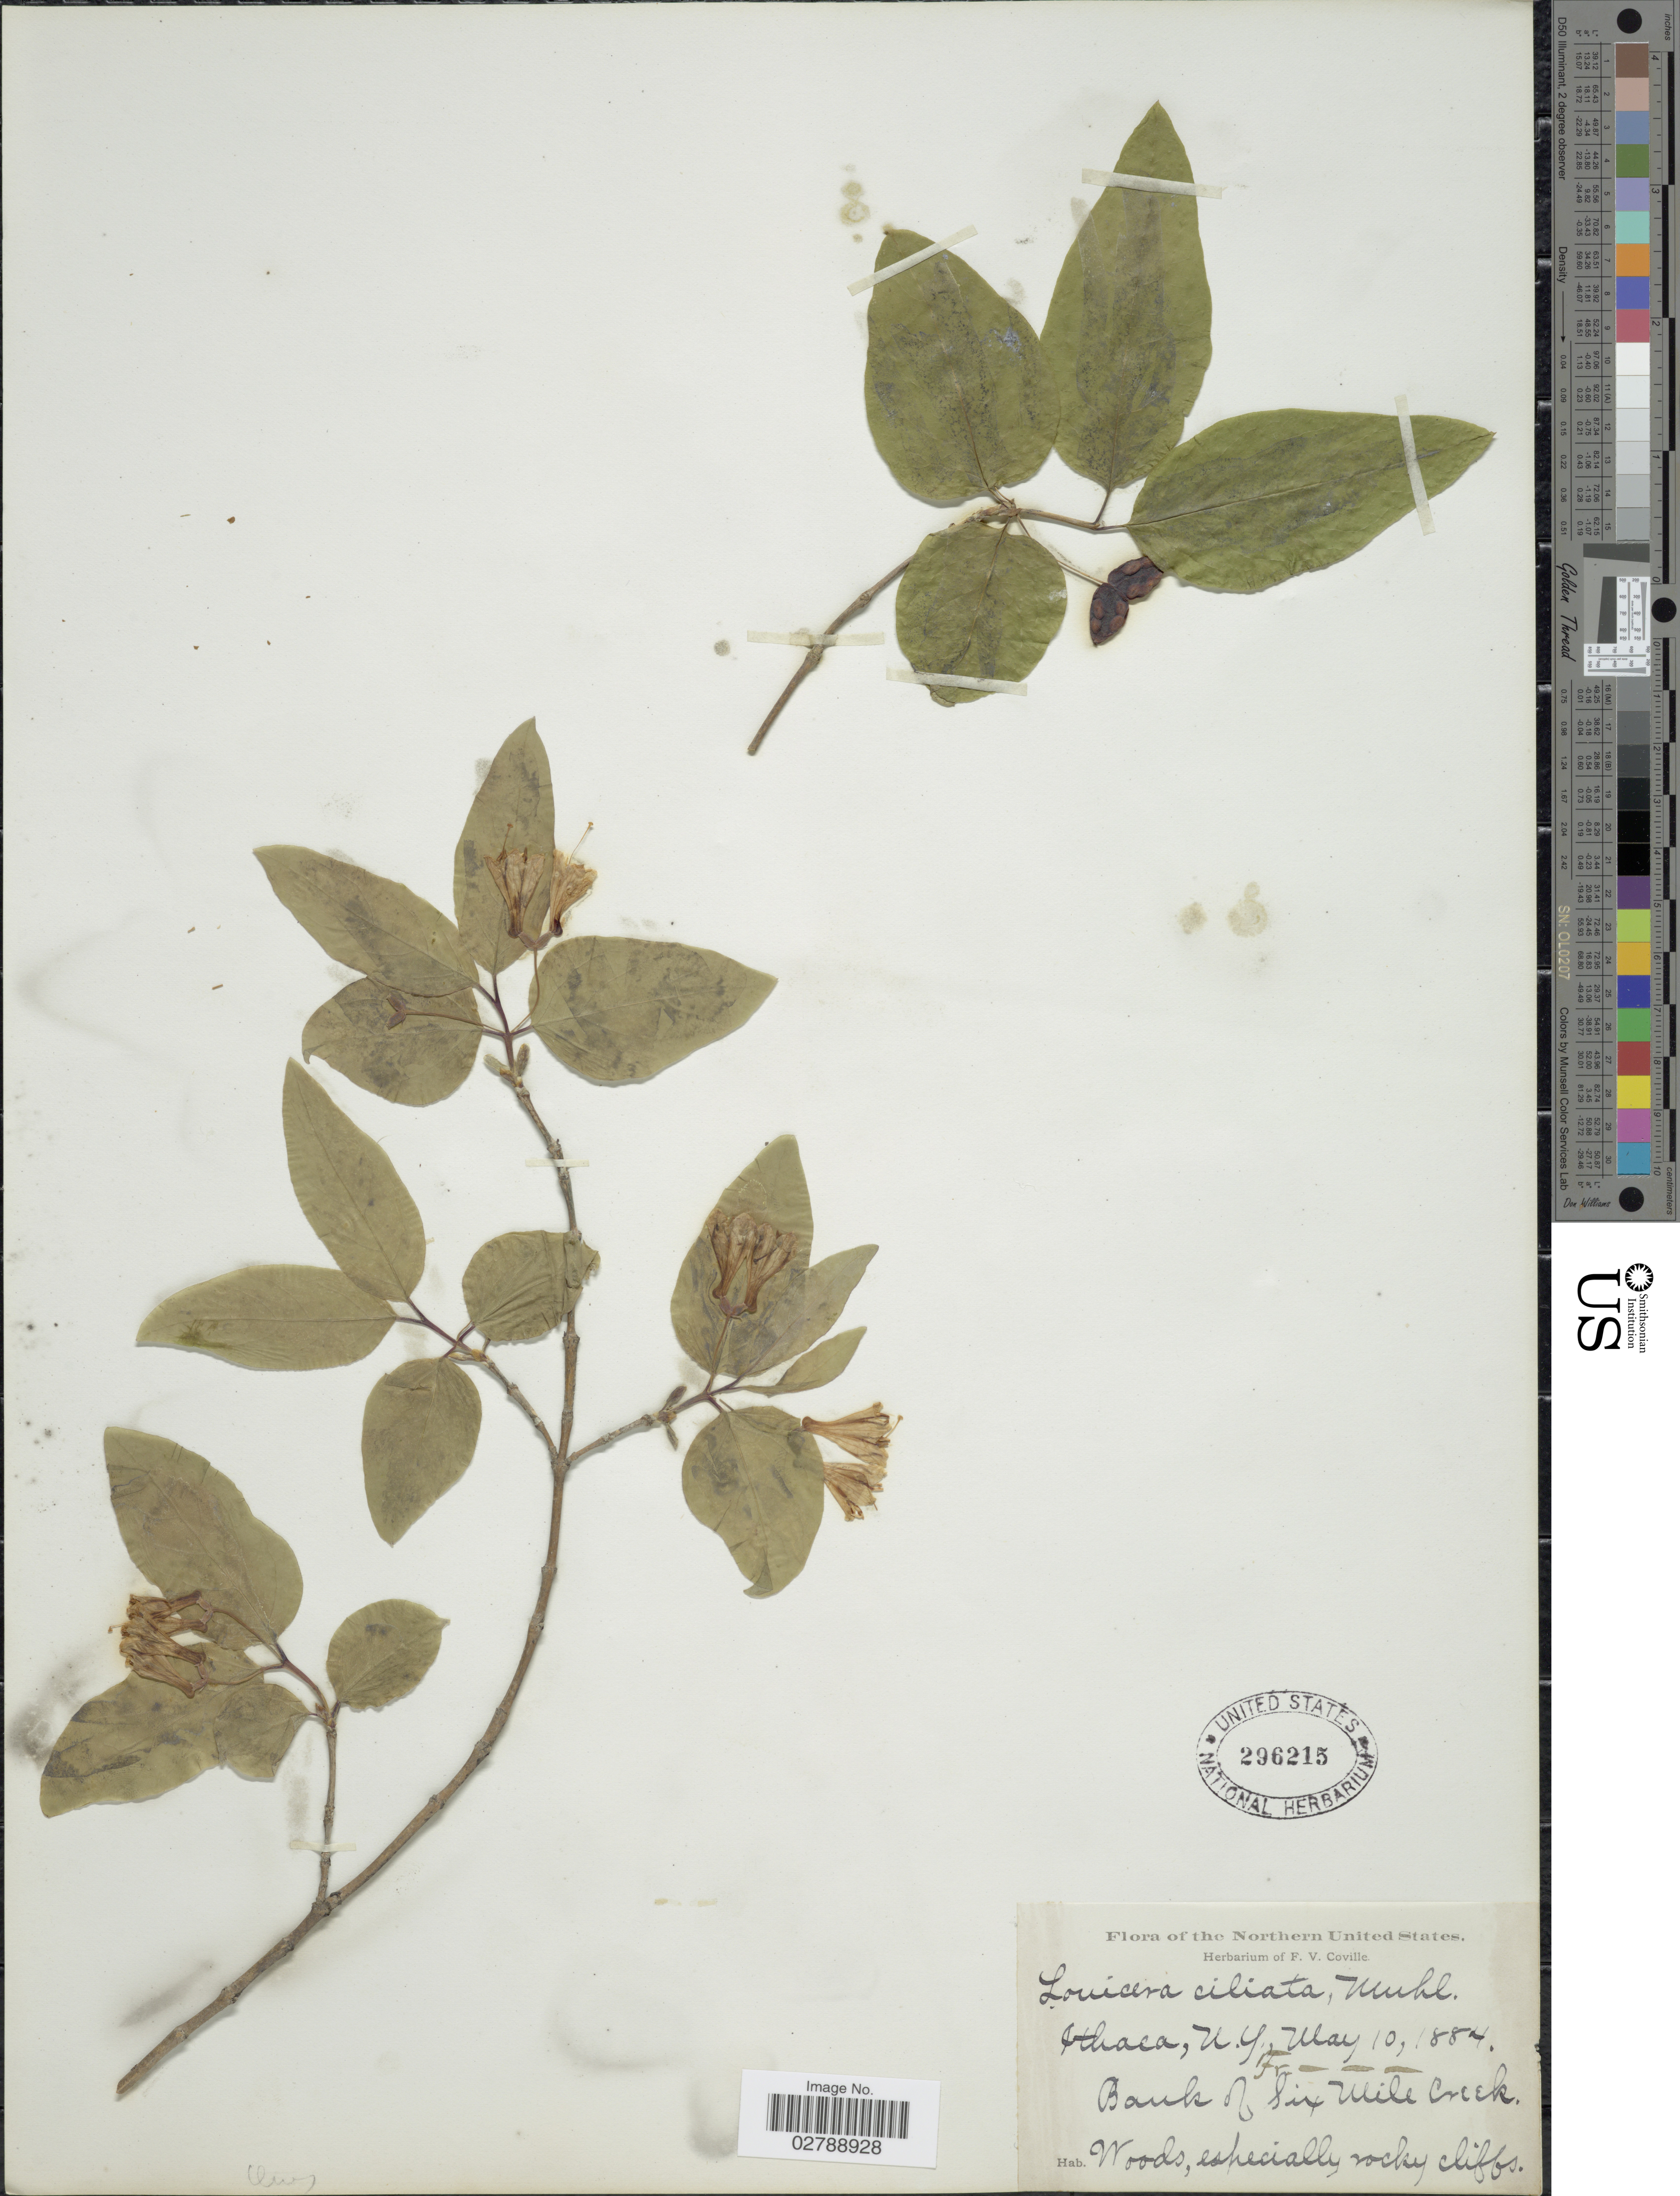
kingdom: Plantae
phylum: Tracheophyta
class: Magnoliopsida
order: Dipsacales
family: Caprifoliaceae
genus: Lonicera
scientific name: Lonicera canadensis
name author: Bartram & W. Bartram ex Marshall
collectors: ex herb. F. V. Coville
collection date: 1884-05-10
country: United States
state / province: New York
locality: Northern United States. Ithaca. Bank of Six Mile Creek.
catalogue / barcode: US 296215